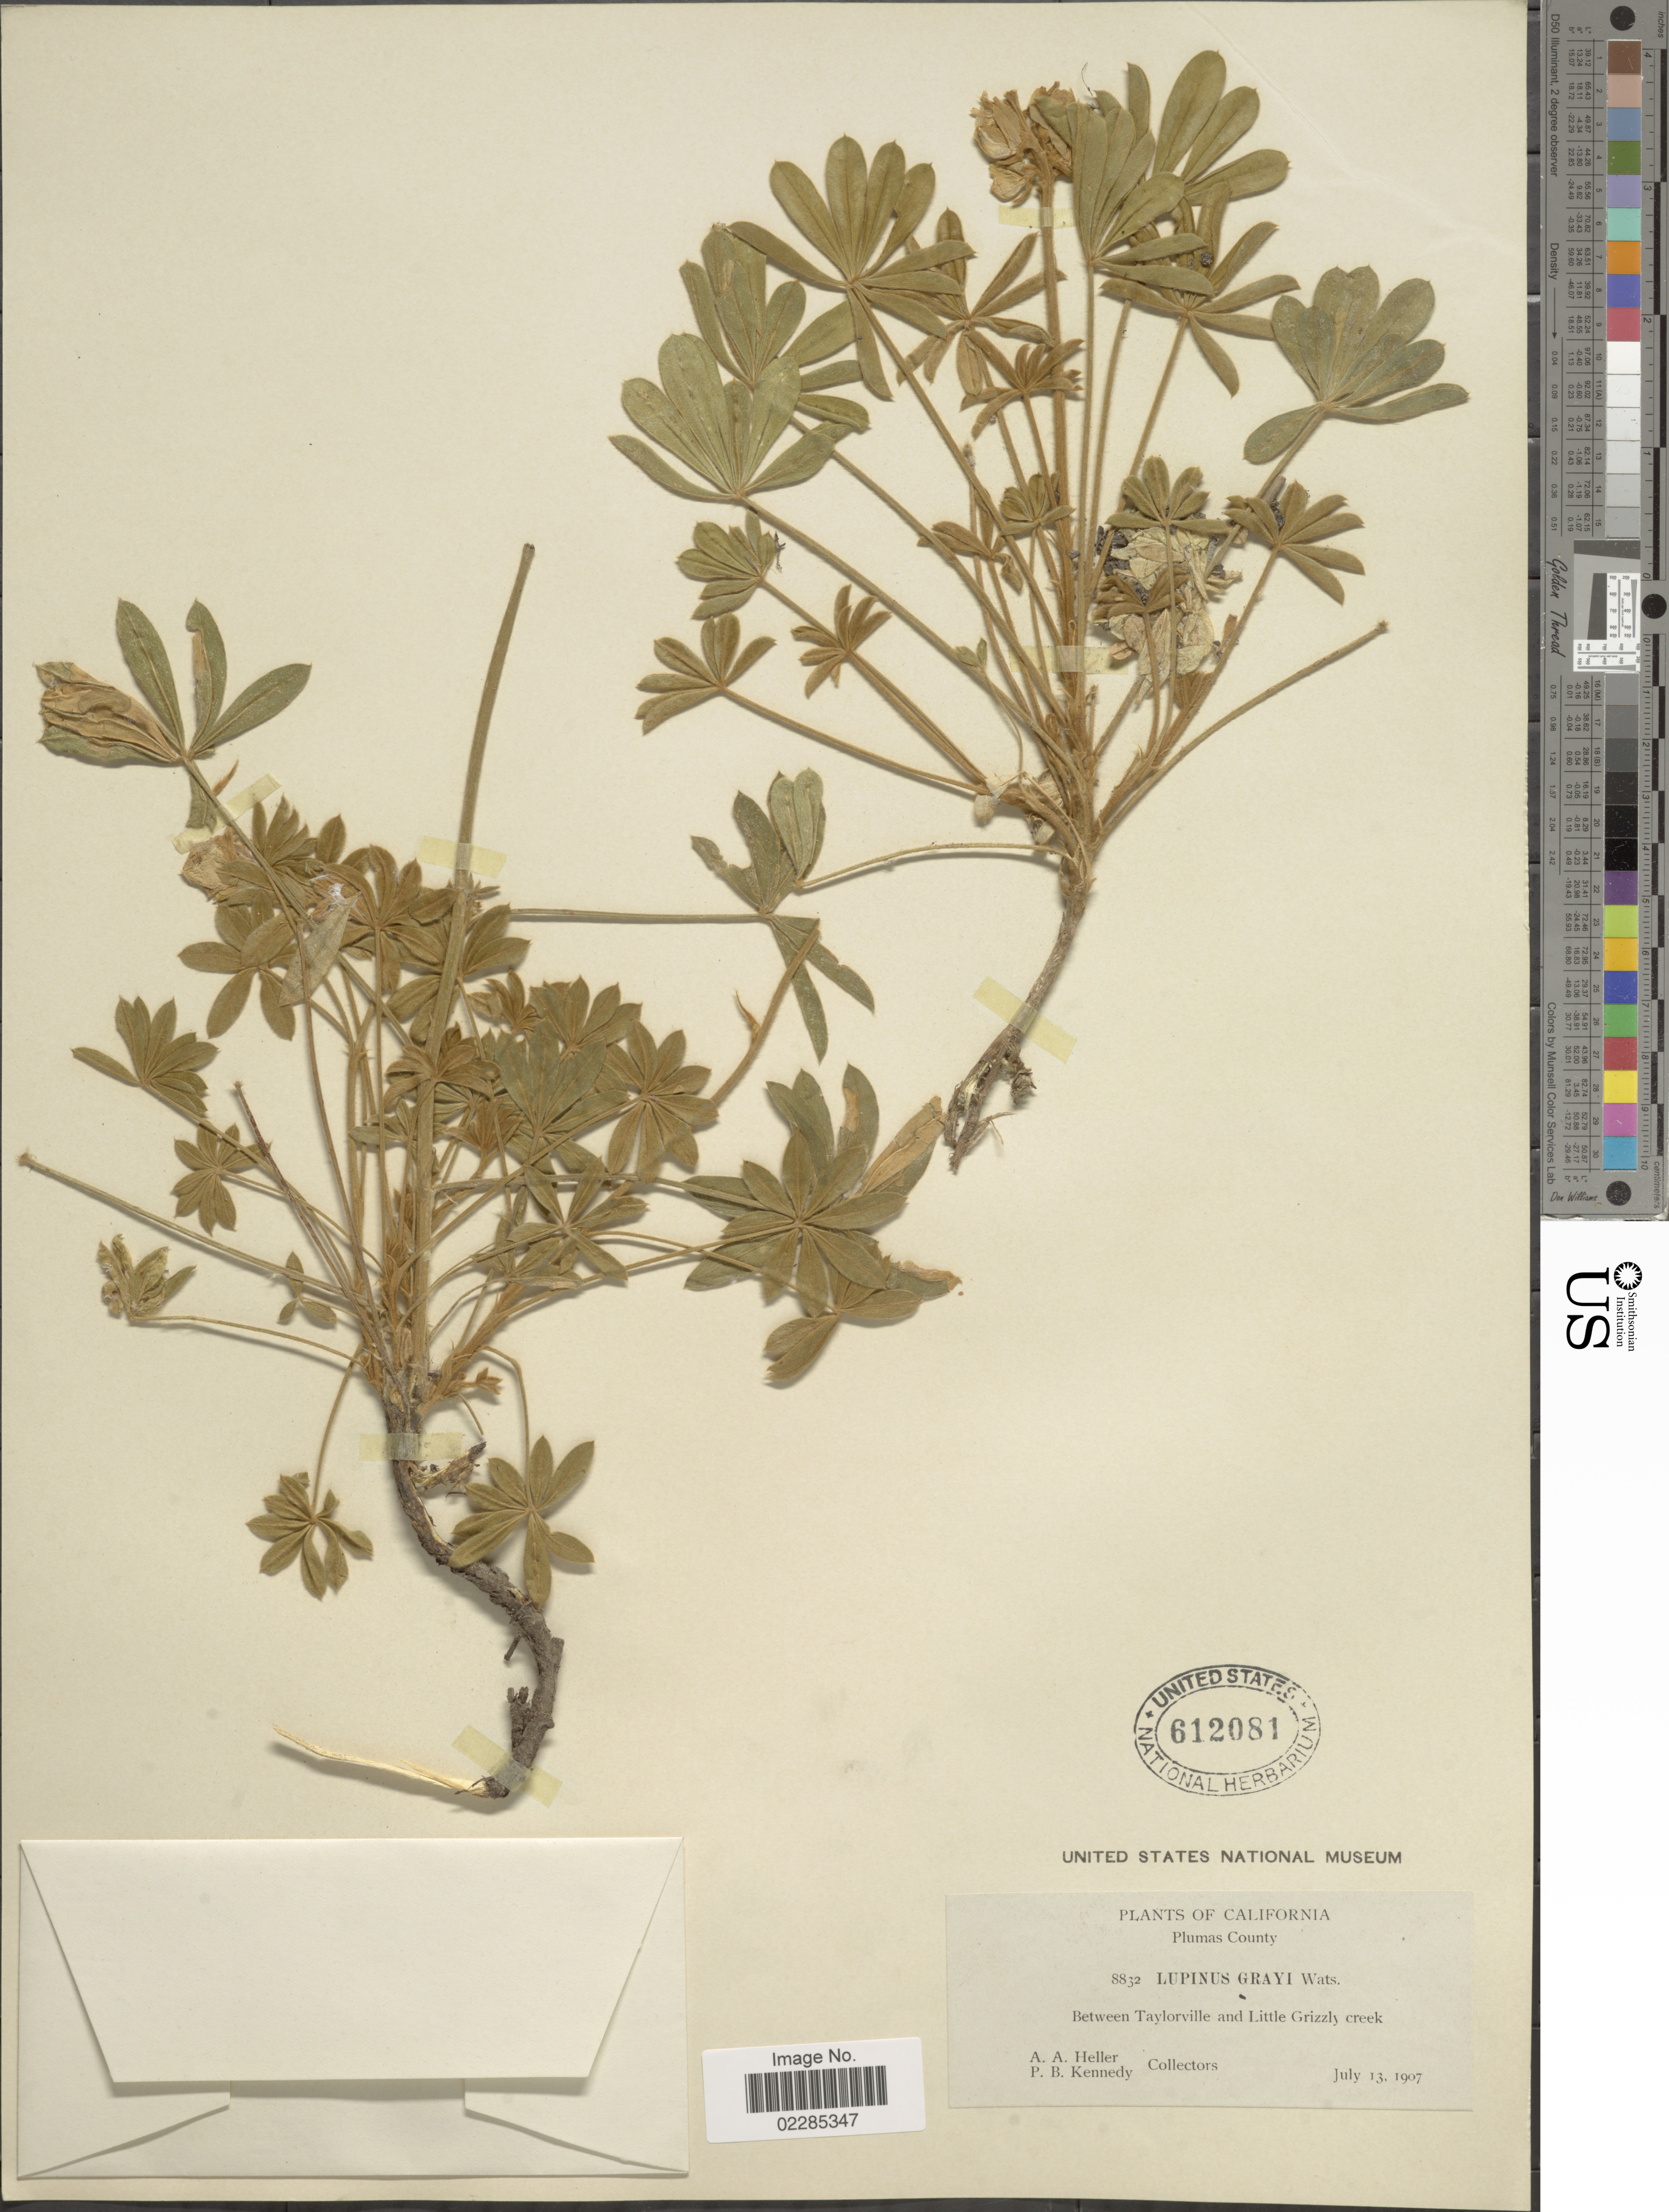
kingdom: Plantae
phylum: Tracheophyta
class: Magnoliopsida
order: Fabales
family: Fabaceae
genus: Lupinus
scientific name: Lupinus grayi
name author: S. Watson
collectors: A. A. Heller & P. B. Kennedy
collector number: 8832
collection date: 1907-07-13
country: United States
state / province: California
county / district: Plumas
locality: Plumas County, Between Taylorville and Little Grizzly creek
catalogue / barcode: US 612081